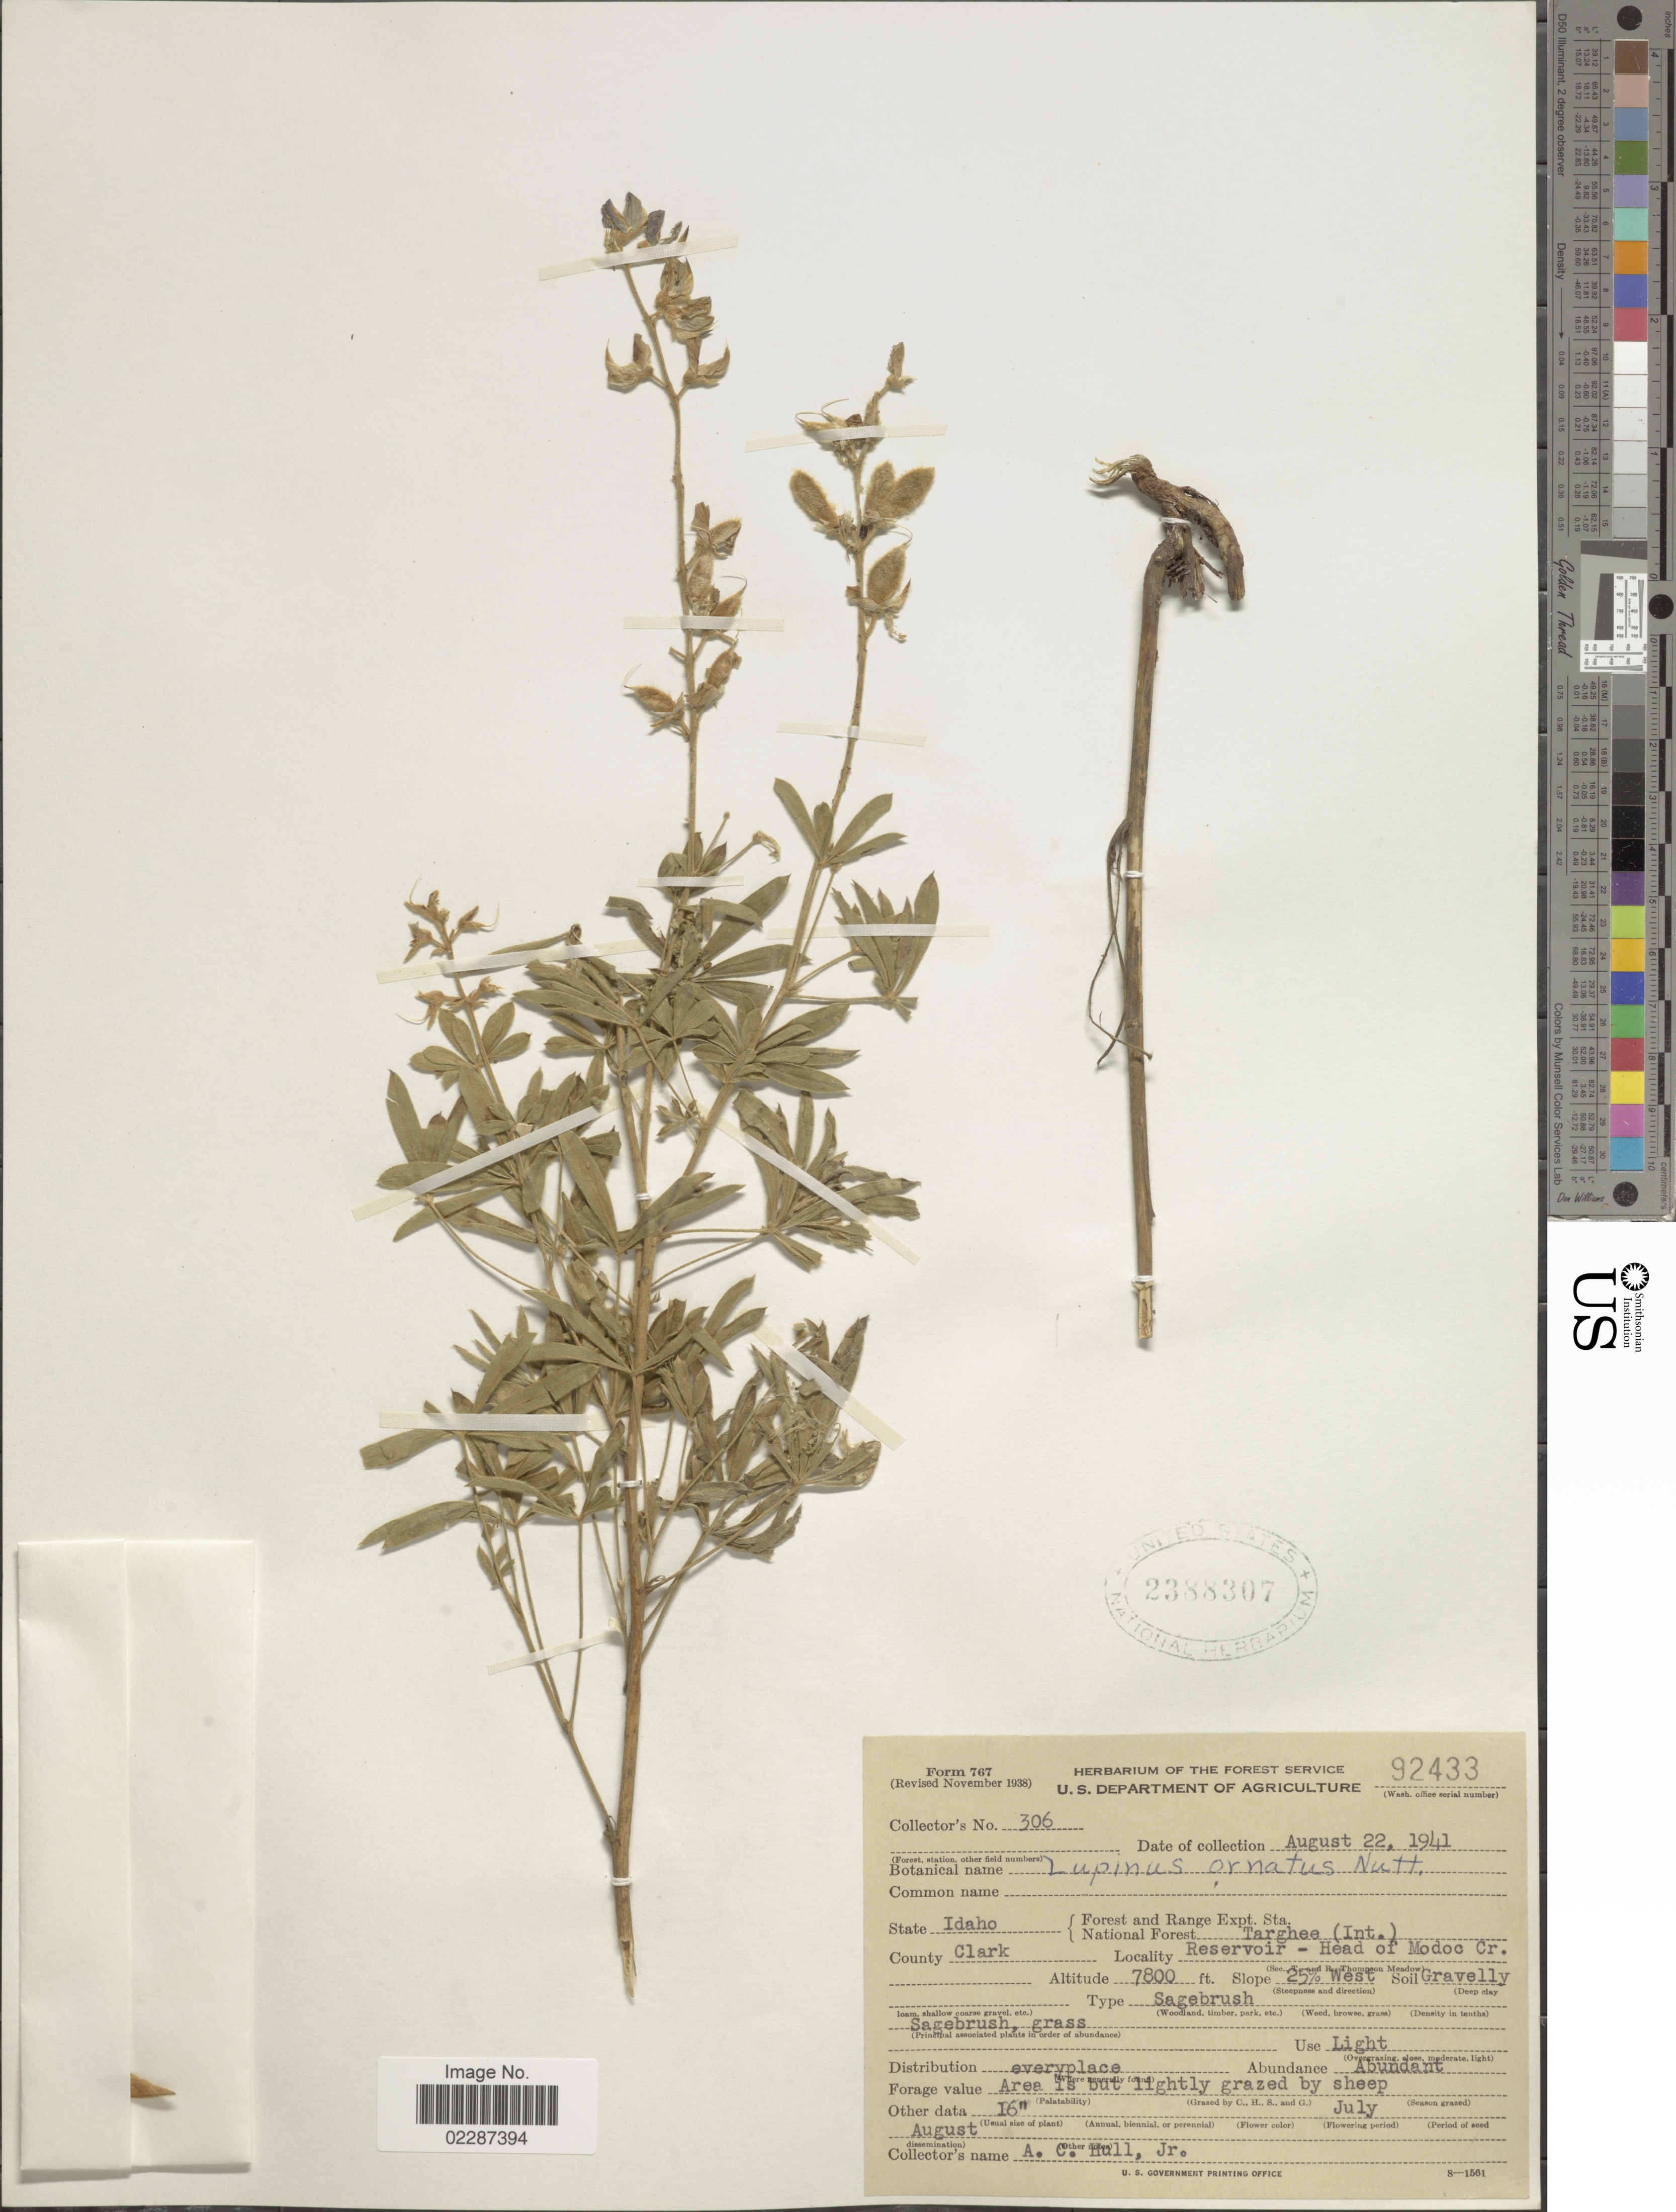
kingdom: Plantae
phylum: Tracheophyta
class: Magnoliopsida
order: Fabales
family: Fabaceae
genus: Lupinus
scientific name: Lupinus sericeus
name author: Pursh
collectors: A. Hull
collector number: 306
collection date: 1941-08-22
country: United States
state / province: Idaho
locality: Targhee (Int.) County Clark, Reservoir - Head of Modoc Cr.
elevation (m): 2377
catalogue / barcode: US 2388307